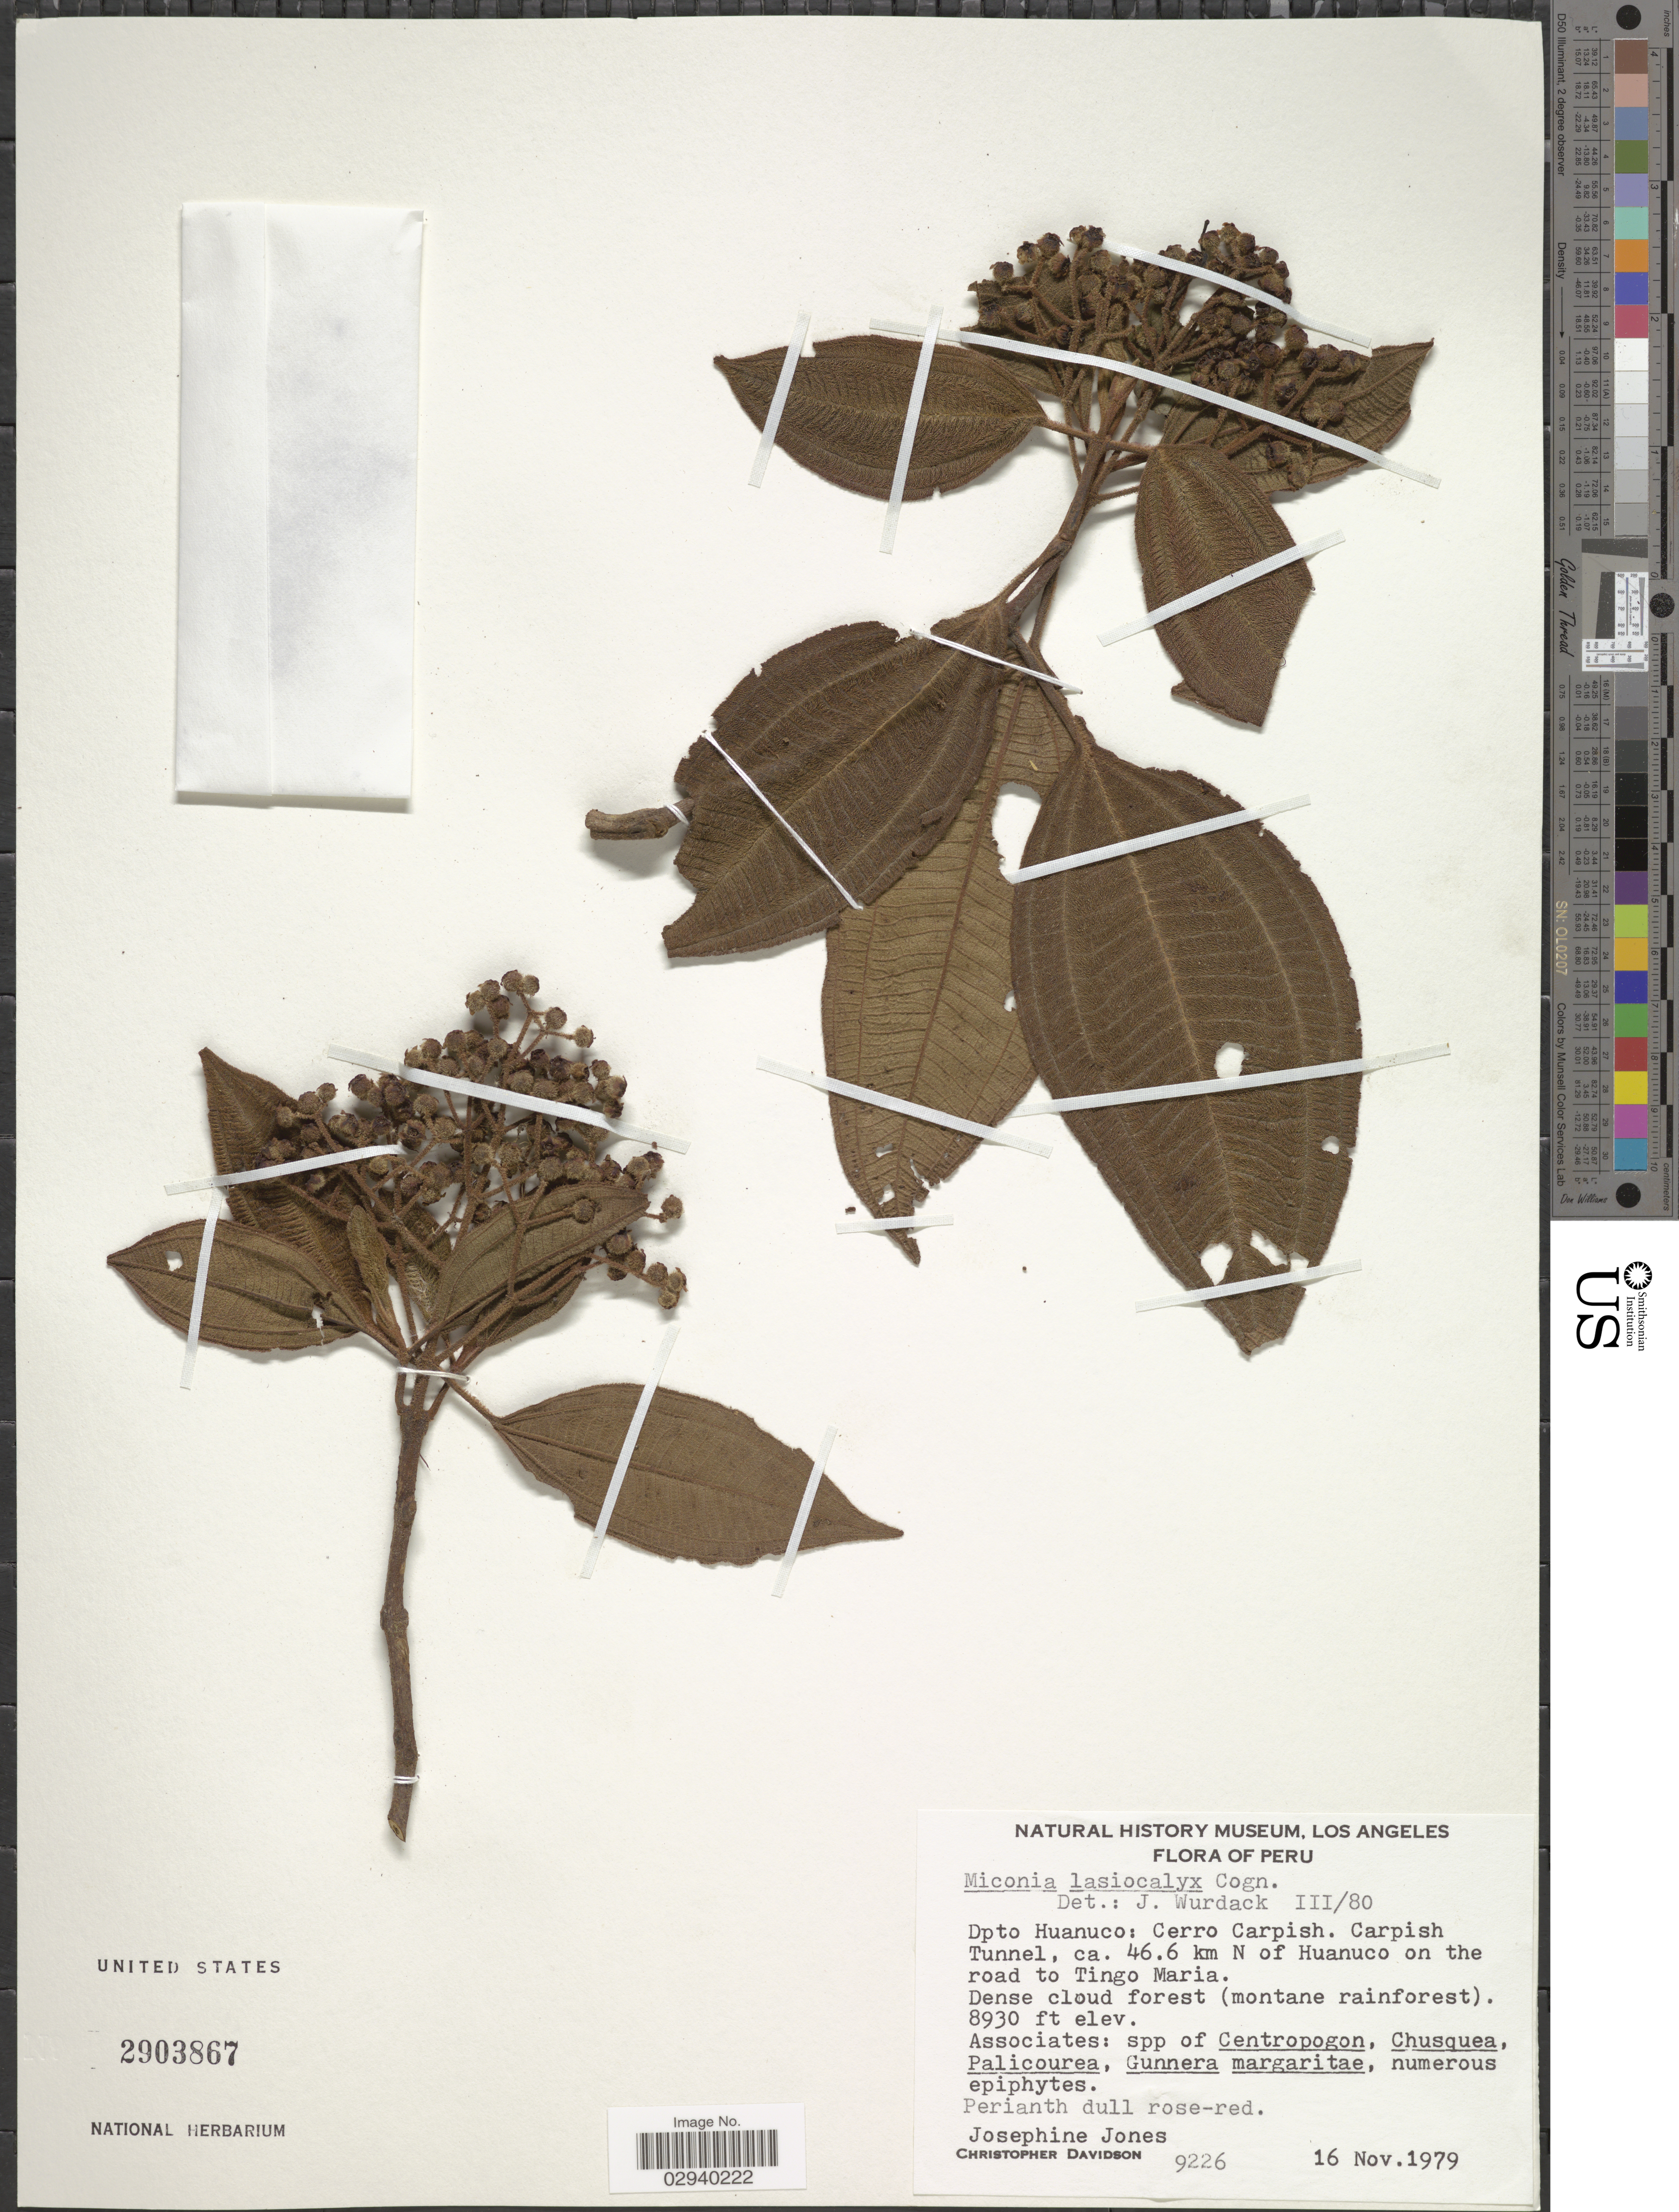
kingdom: Plantae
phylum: Tracheophyta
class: Magnoliopsida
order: Myrtales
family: Melastomataceae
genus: Miconia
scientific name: Miconia lasiocalyx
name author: Cogn.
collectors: J. Jones & C. Davidson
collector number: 9226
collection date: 1979-11-16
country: Peru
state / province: Huánuco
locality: Dpto Huanuco: Cerro Carpish. Carpish Tunnel, ca. 46.6 km N of Huanuco on the road to Tingo Maria.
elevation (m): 2722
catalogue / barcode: US 2903867